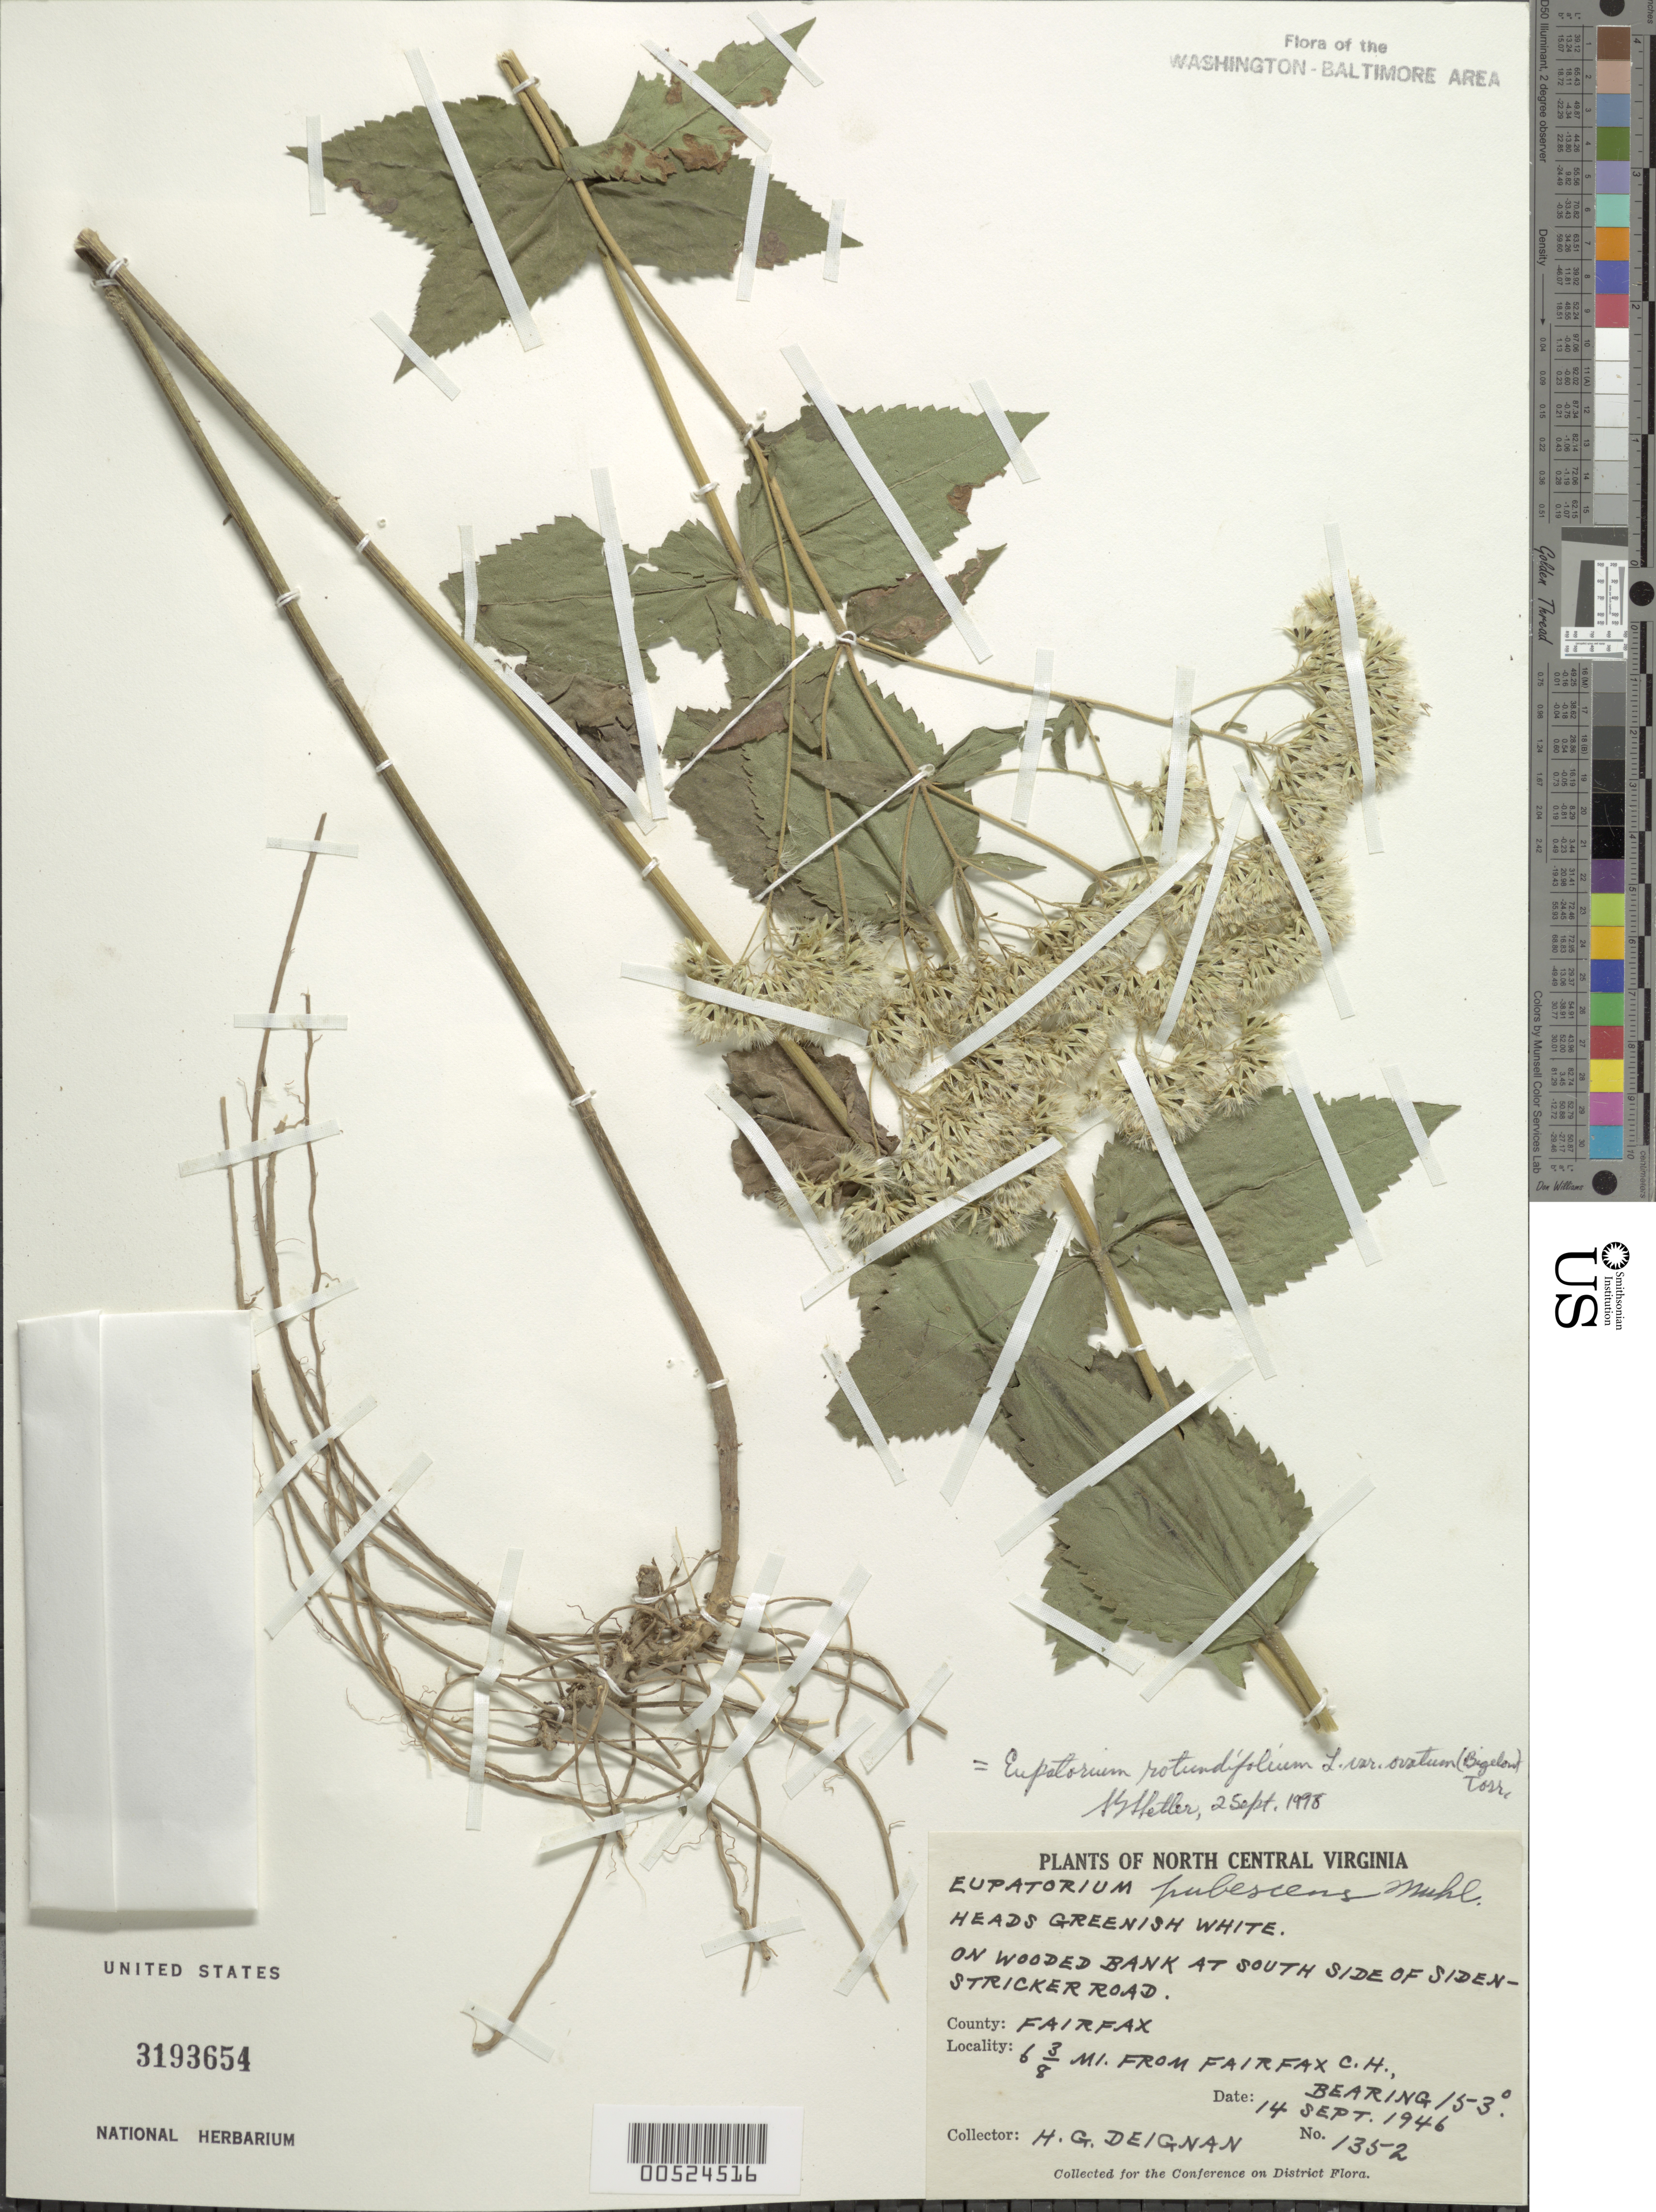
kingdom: Plantae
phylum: Tracheophyta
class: Magnoliopsida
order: Asterales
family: Asteraceae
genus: Eupatorium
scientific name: Eupatorium rotundifolium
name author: L.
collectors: H. Deignan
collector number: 1352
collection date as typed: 14 Sep 1946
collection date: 1946-09-14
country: United States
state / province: Virginia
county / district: Fairfax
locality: Fairfax Court House, 6.5 mi. from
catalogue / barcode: US 3193654